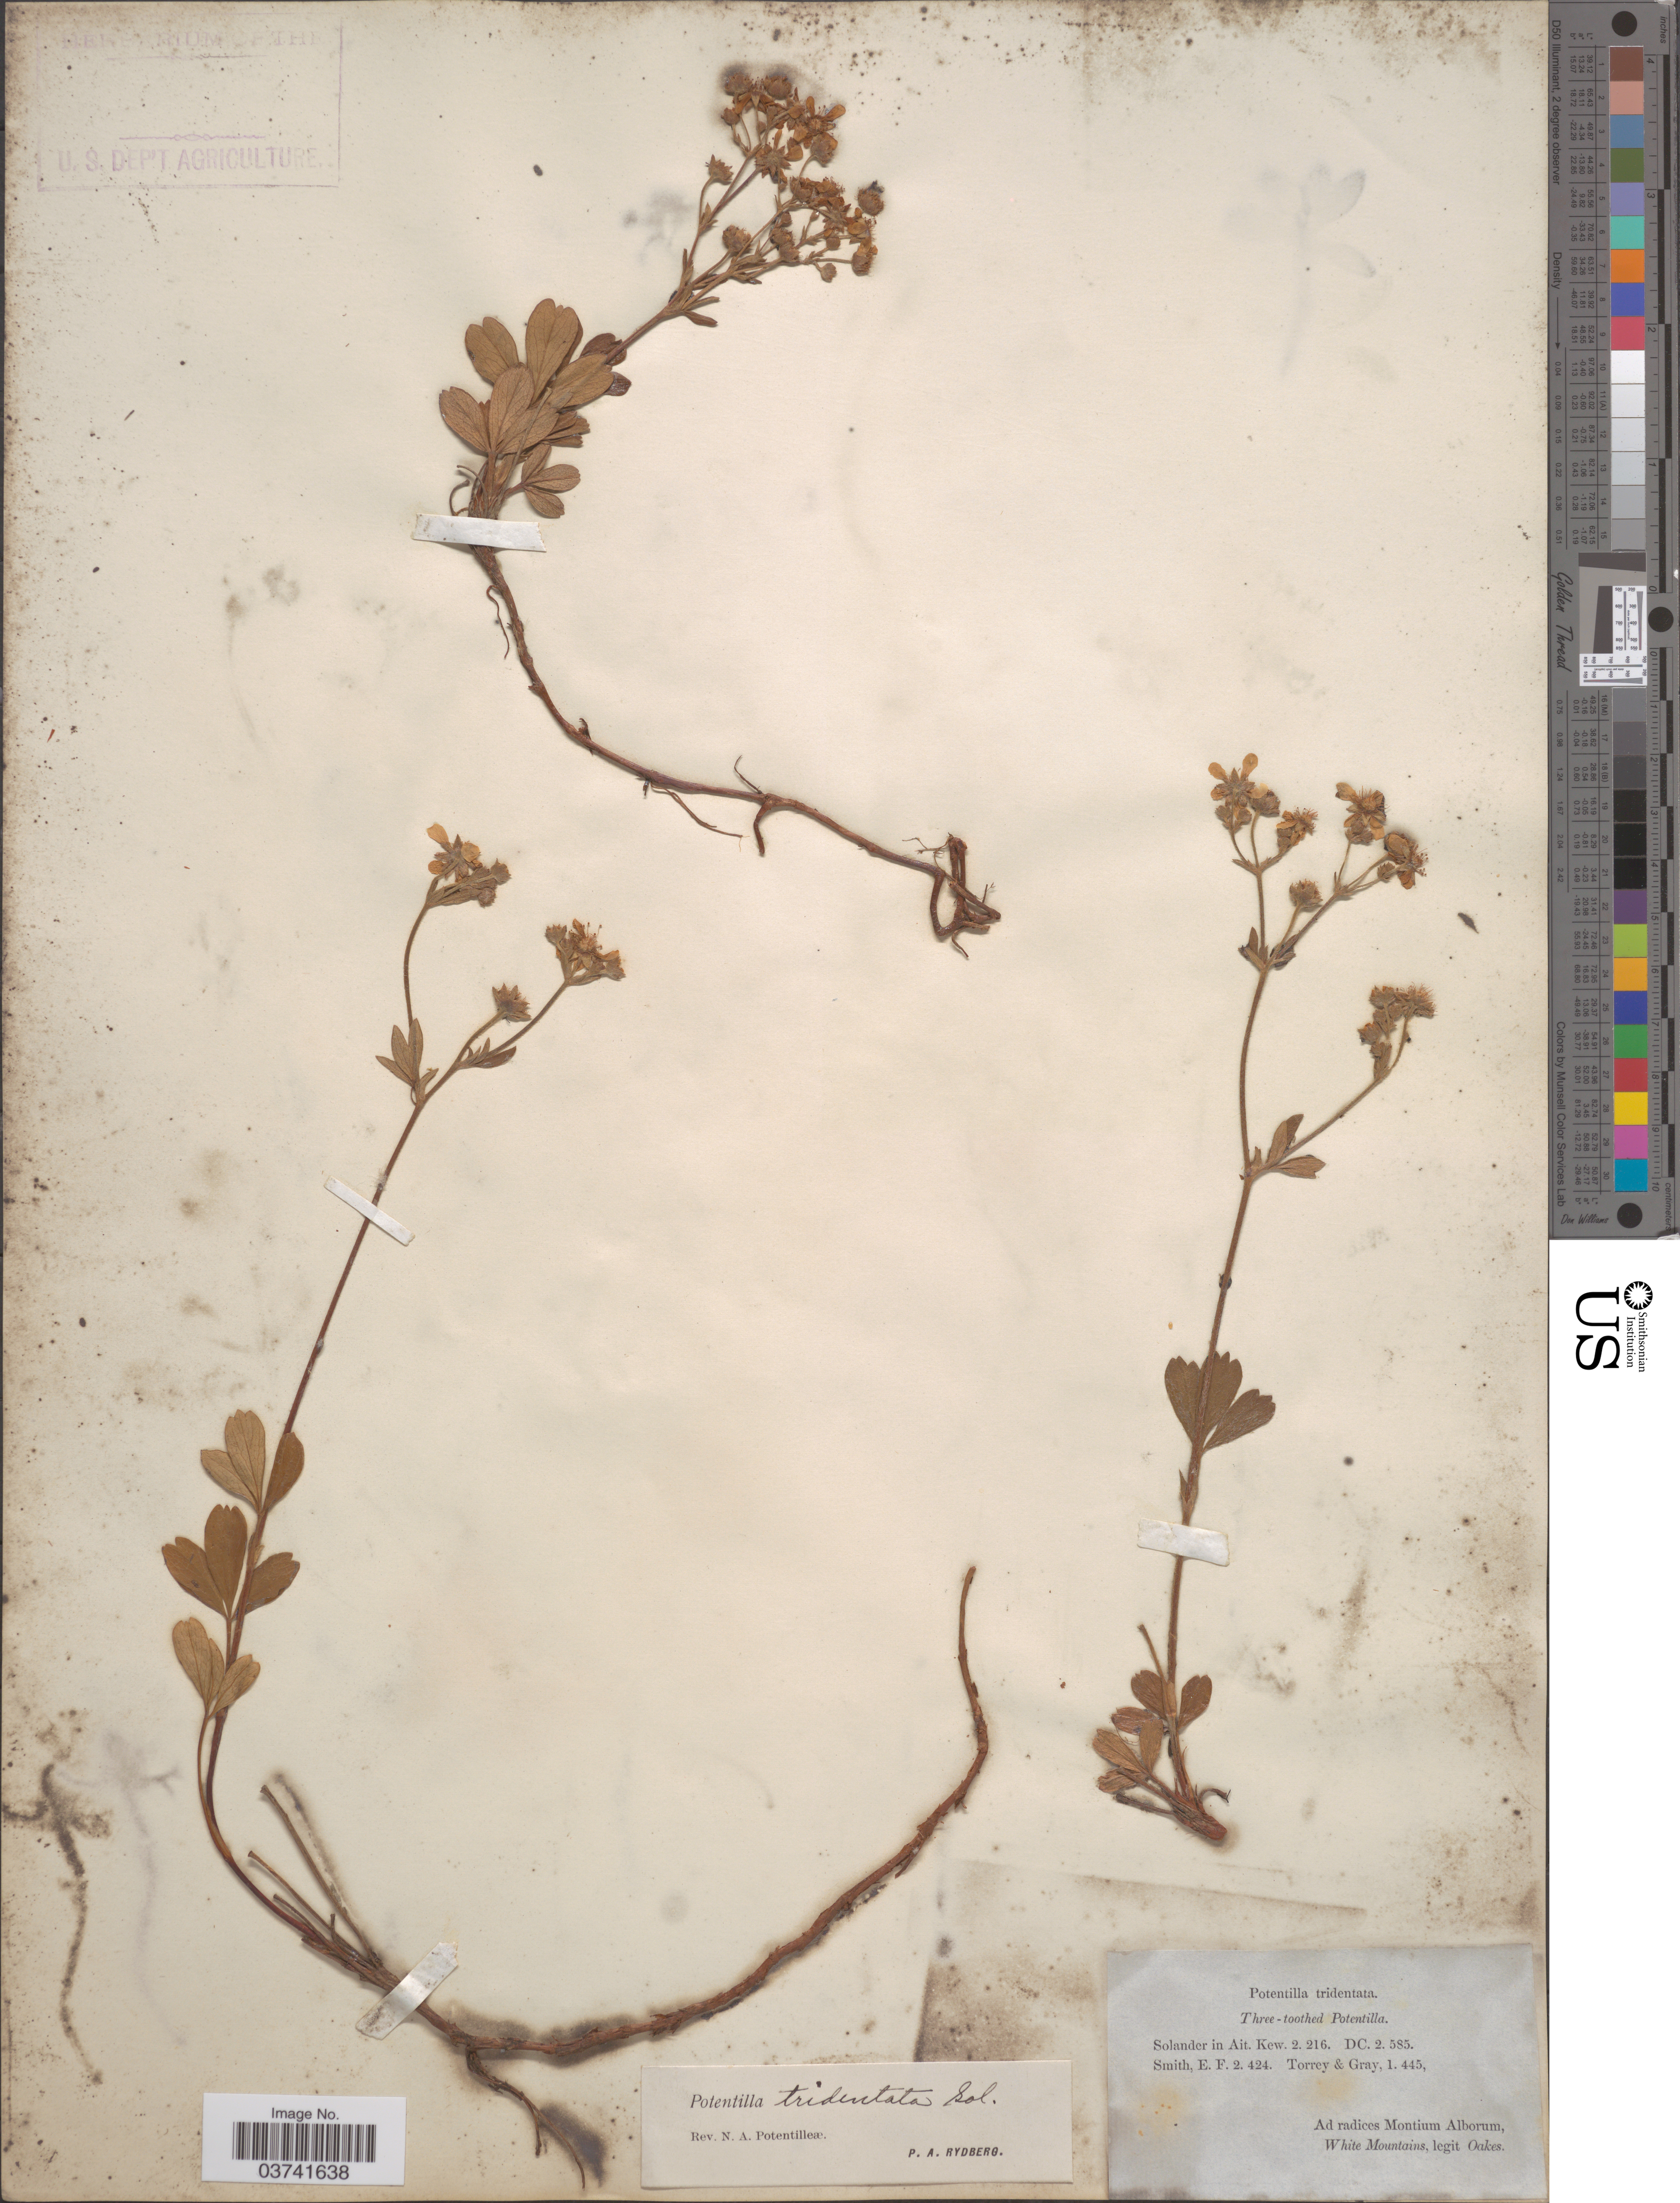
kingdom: Plantae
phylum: Tracheophyta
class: Magnoliopsida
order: Rosales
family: Rosaceae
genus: Potentilla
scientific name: Potentilla tridentata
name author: Aiton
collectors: -. Oakes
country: United States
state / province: New Hampshire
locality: Ad radices Montium Alborum, White Mountains.